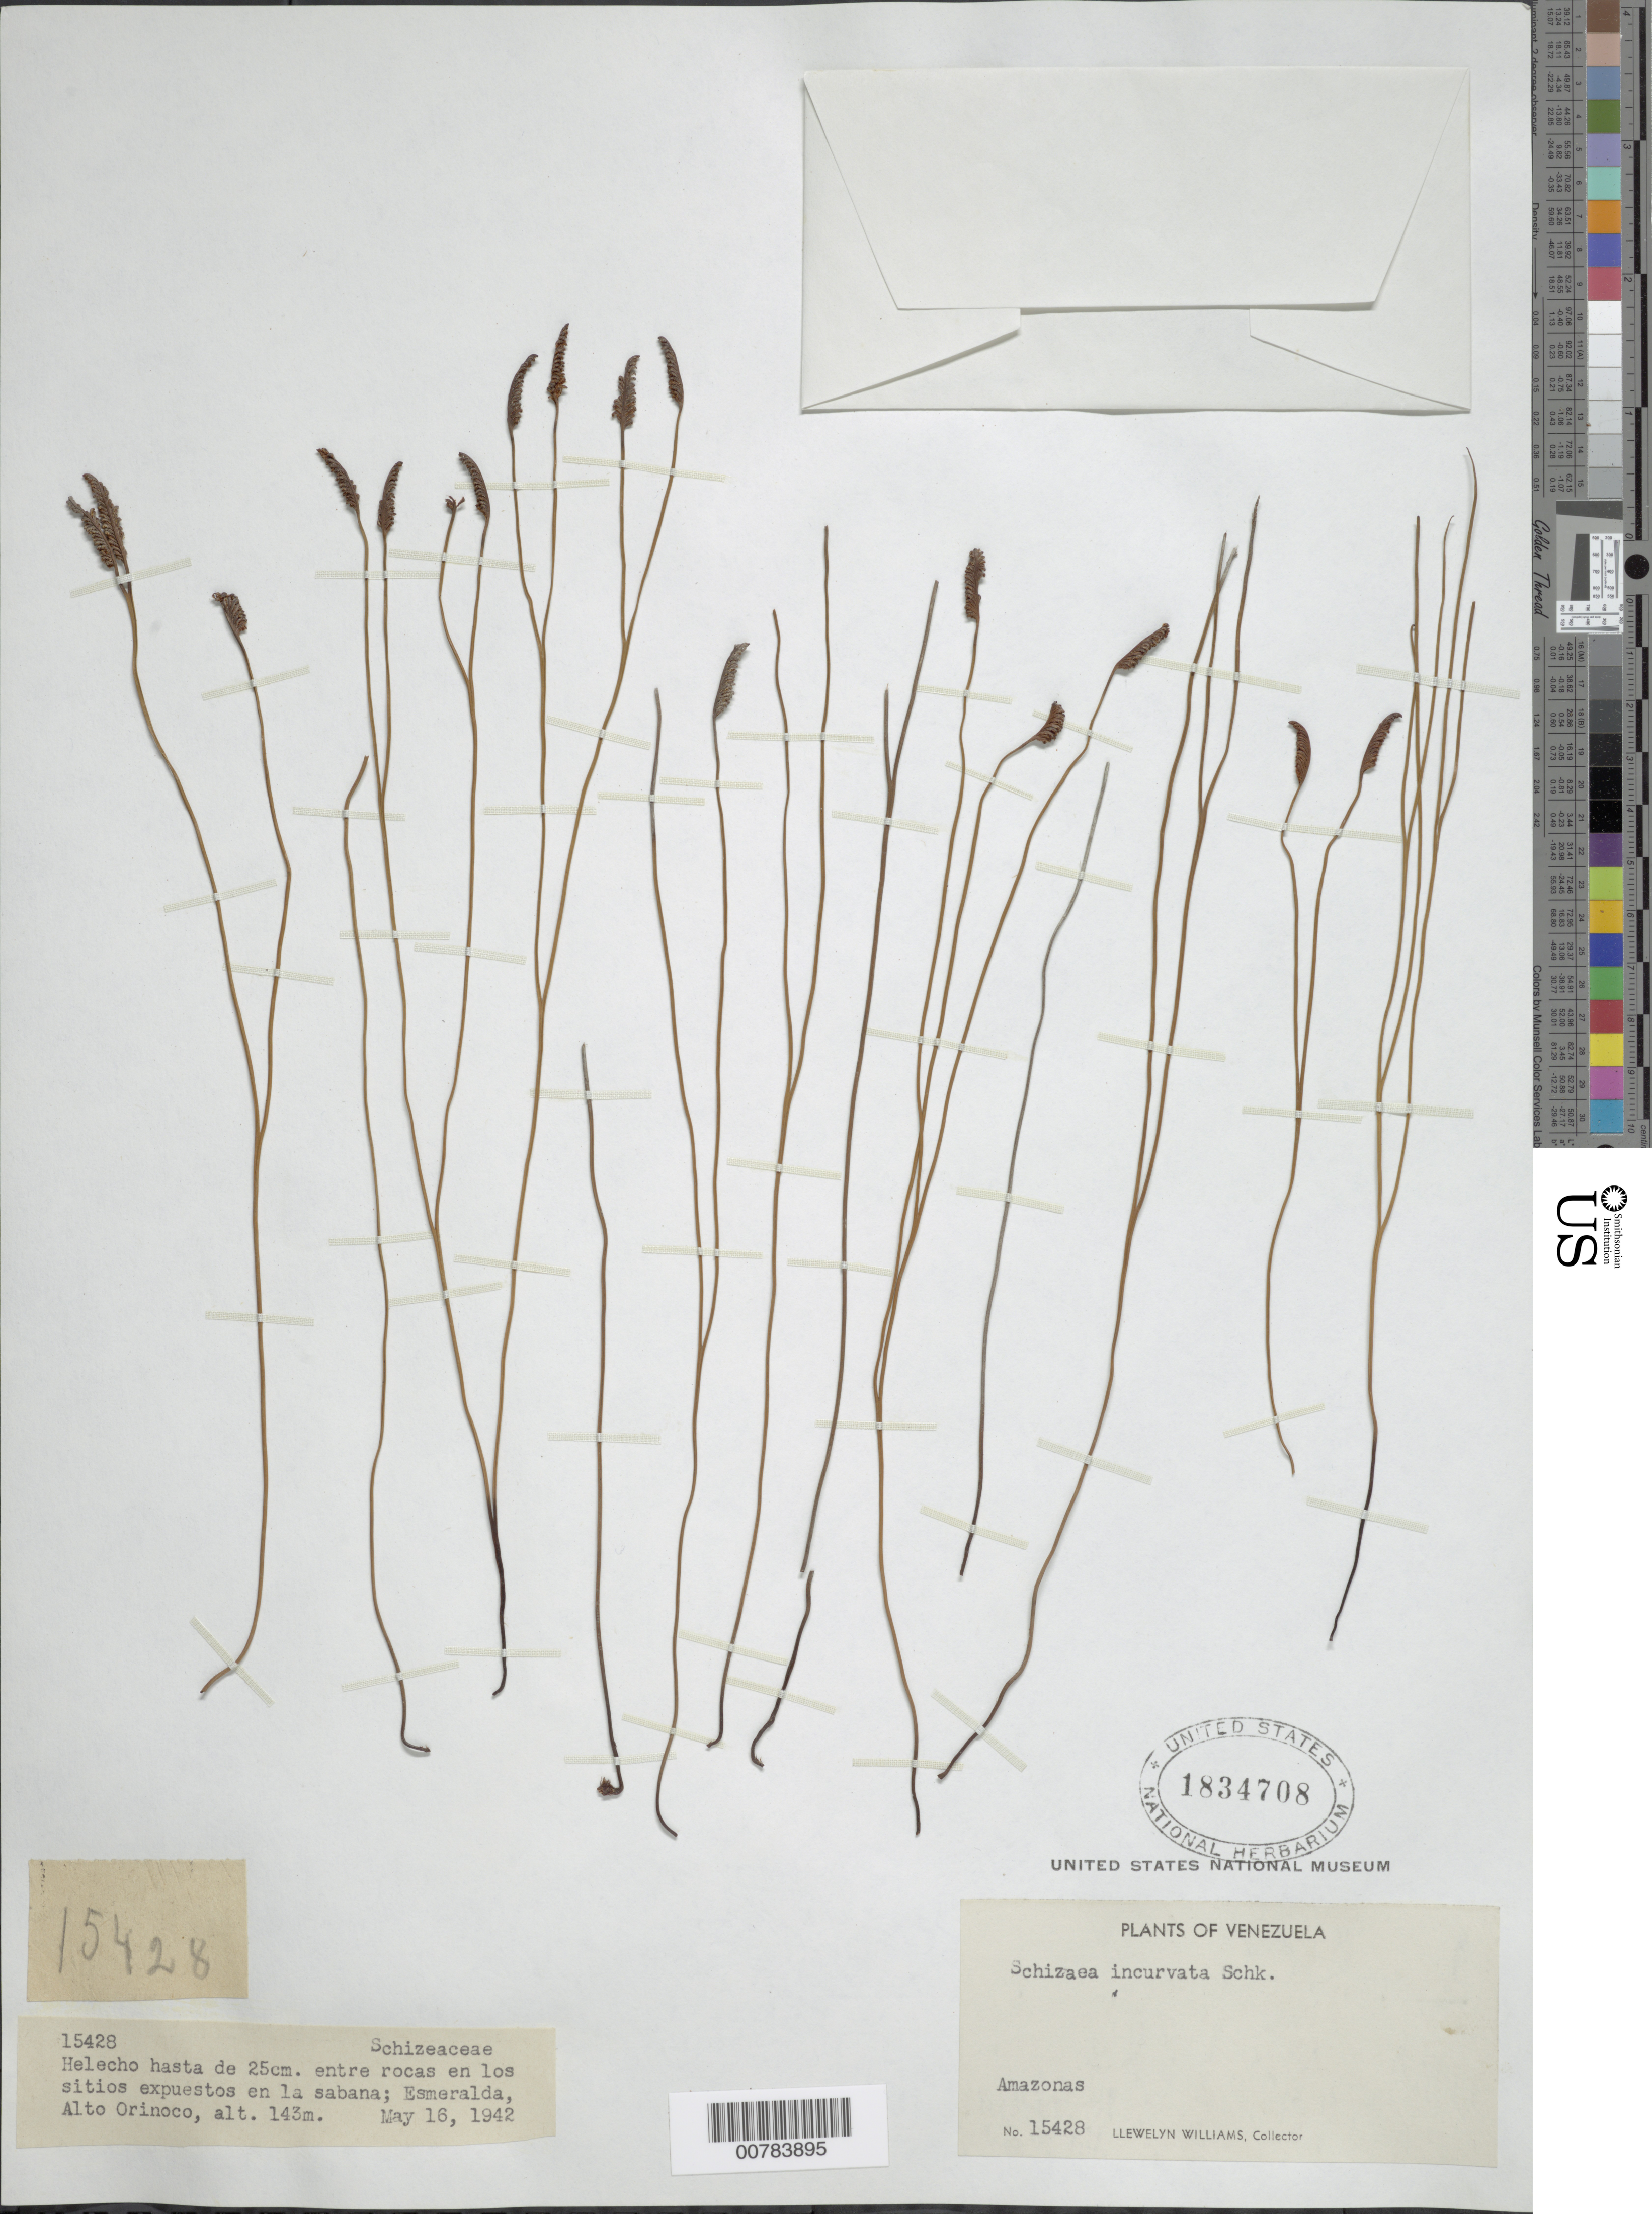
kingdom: Plantae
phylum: Tracheophyta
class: Polypodiopsida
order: Schizaeales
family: Schizaeaceae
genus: Schizaea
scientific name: Schizaea incurvata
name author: Schkuhr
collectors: Ll. Williams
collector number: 15428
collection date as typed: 16-May-42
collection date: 1942-05-16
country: Venezuela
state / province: Amazonas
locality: Esmeralda, Alto Orinoco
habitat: Entre rocas en los sitos expuestos en la sabana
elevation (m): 143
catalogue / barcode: US 15428